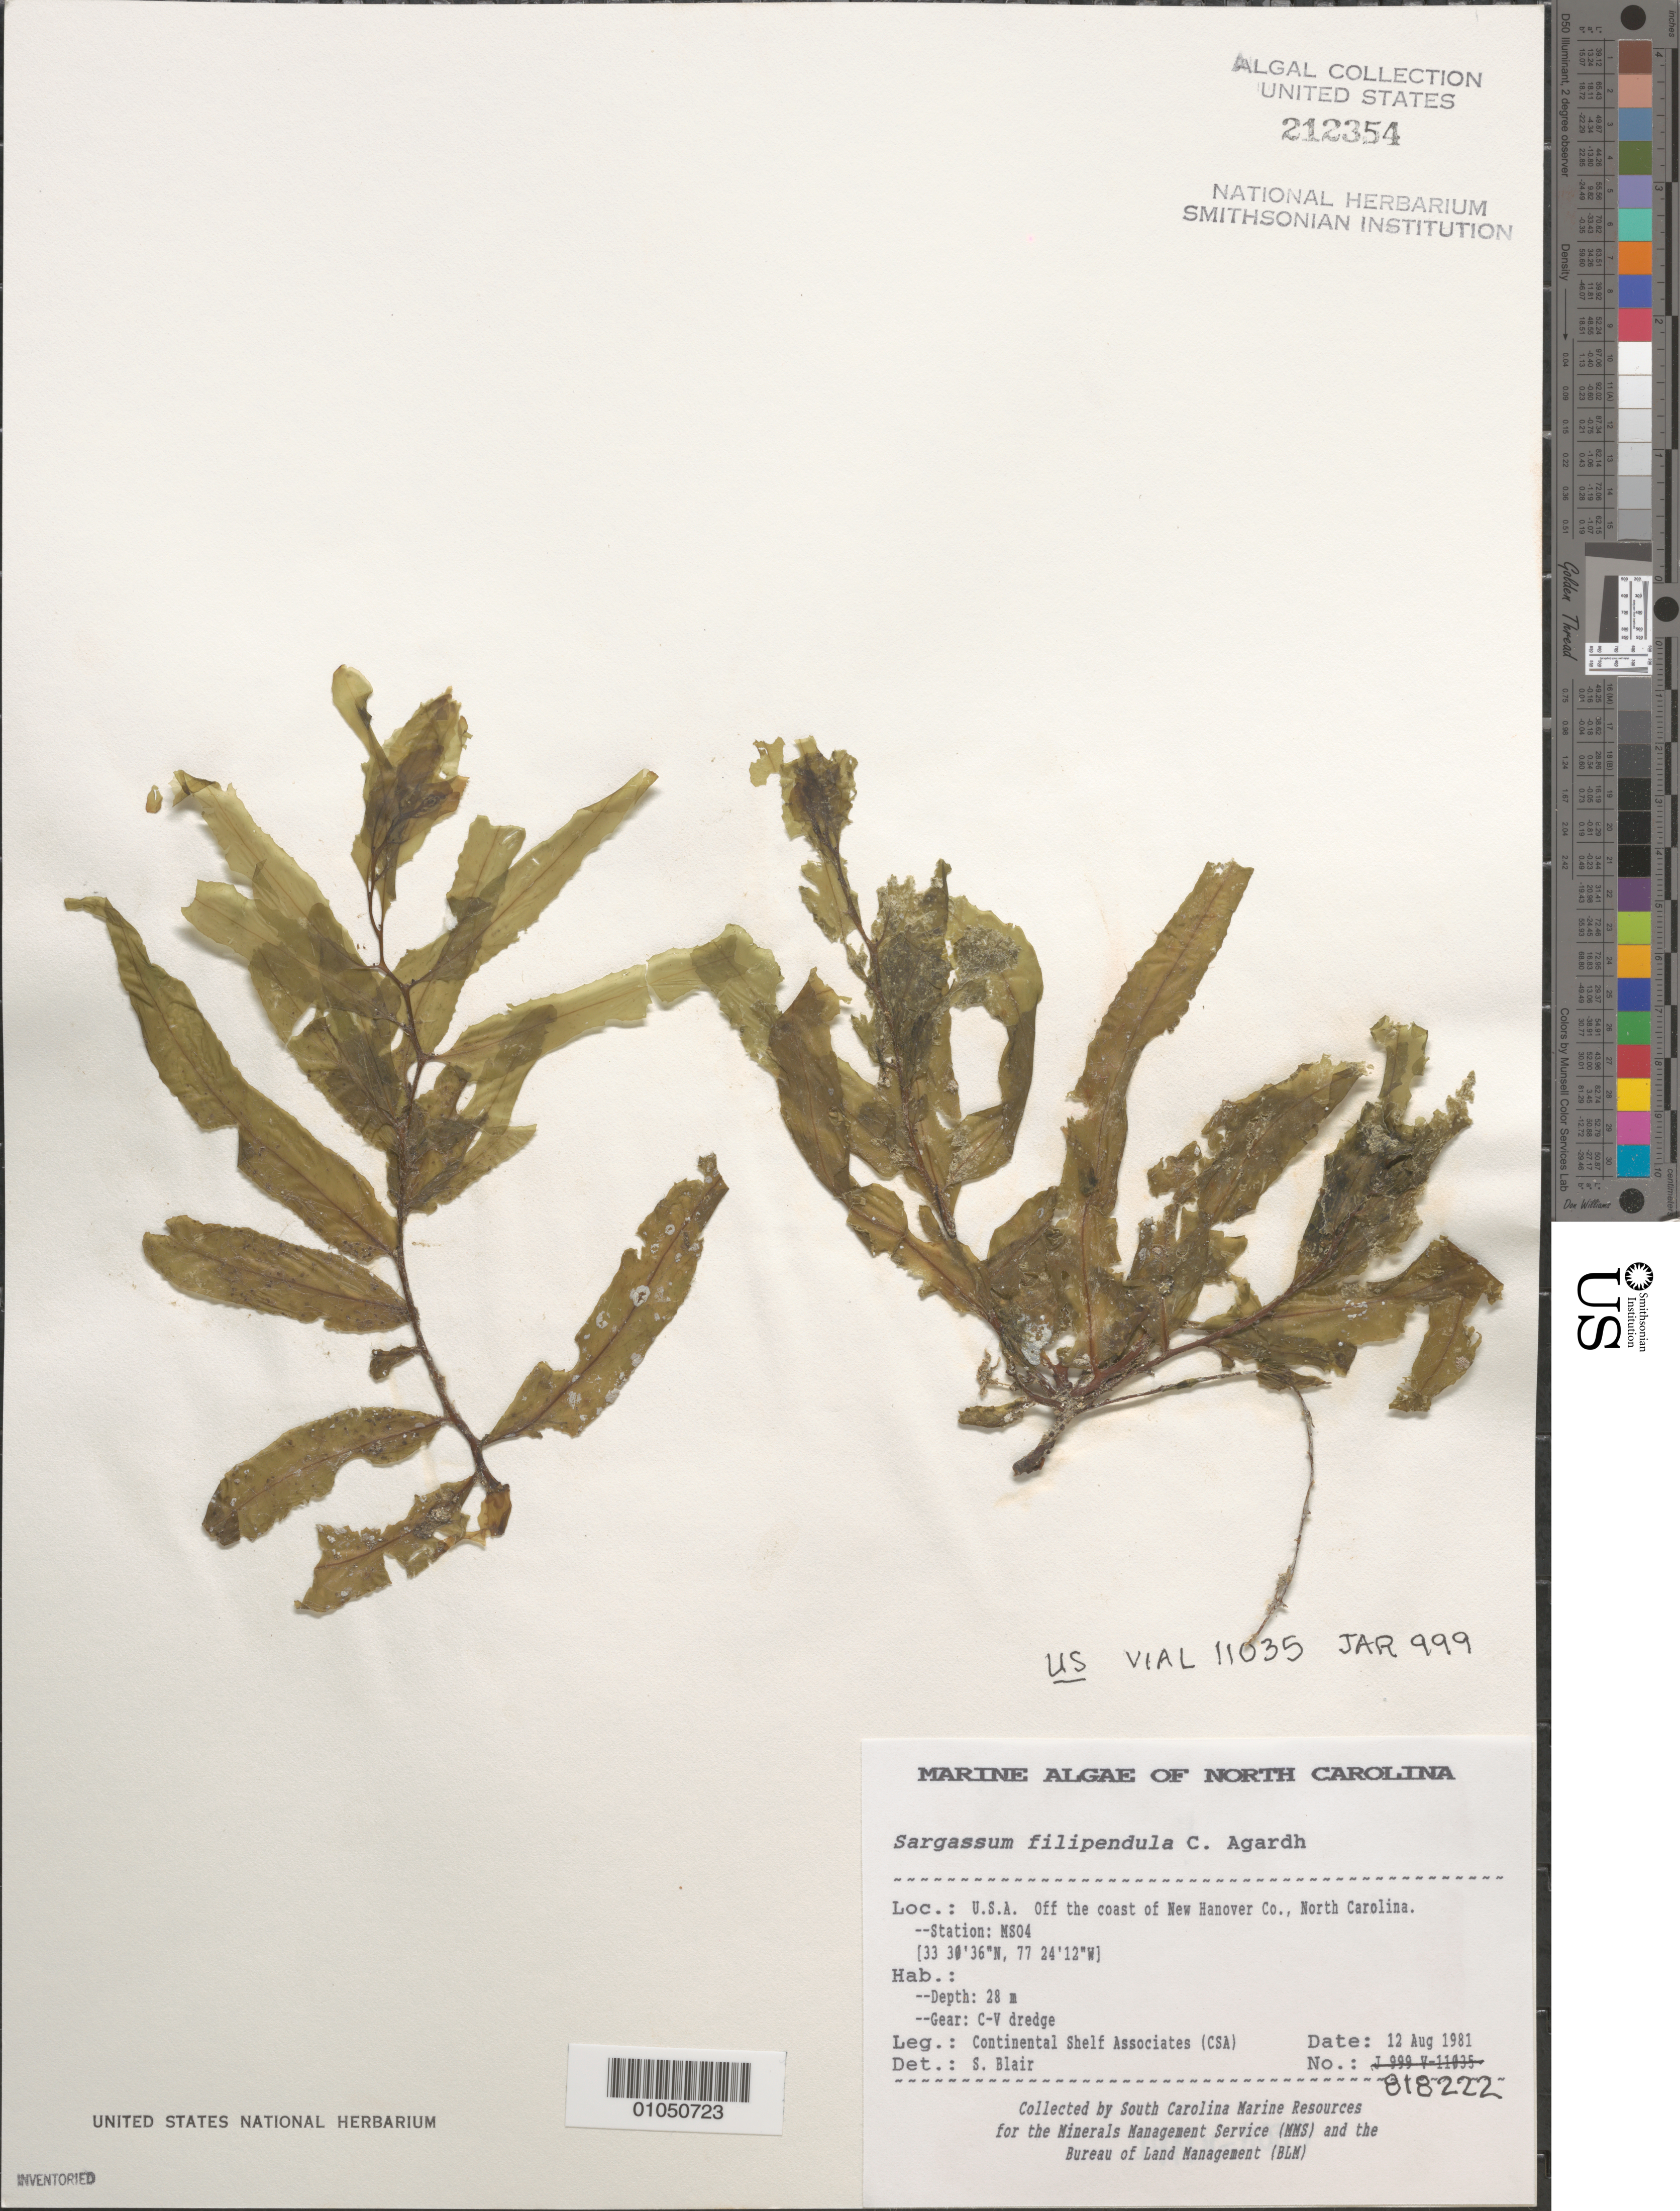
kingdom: Chromista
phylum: Ochrophyta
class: Phaeophyceae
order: Fucales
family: Sargassaceae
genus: Sargassum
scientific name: Sargassum filipendula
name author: C. Agardh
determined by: Blair, S. M.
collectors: Continental Shelf Associates for the MMS/BLM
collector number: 818222 Station MS04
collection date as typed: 12 Aug 1981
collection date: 1981-08-12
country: United States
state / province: North Carolina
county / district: New Hanover County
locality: Off coast of New Hanover County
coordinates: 33 30'36"N, 077 24'12"W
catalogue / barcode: US 212354